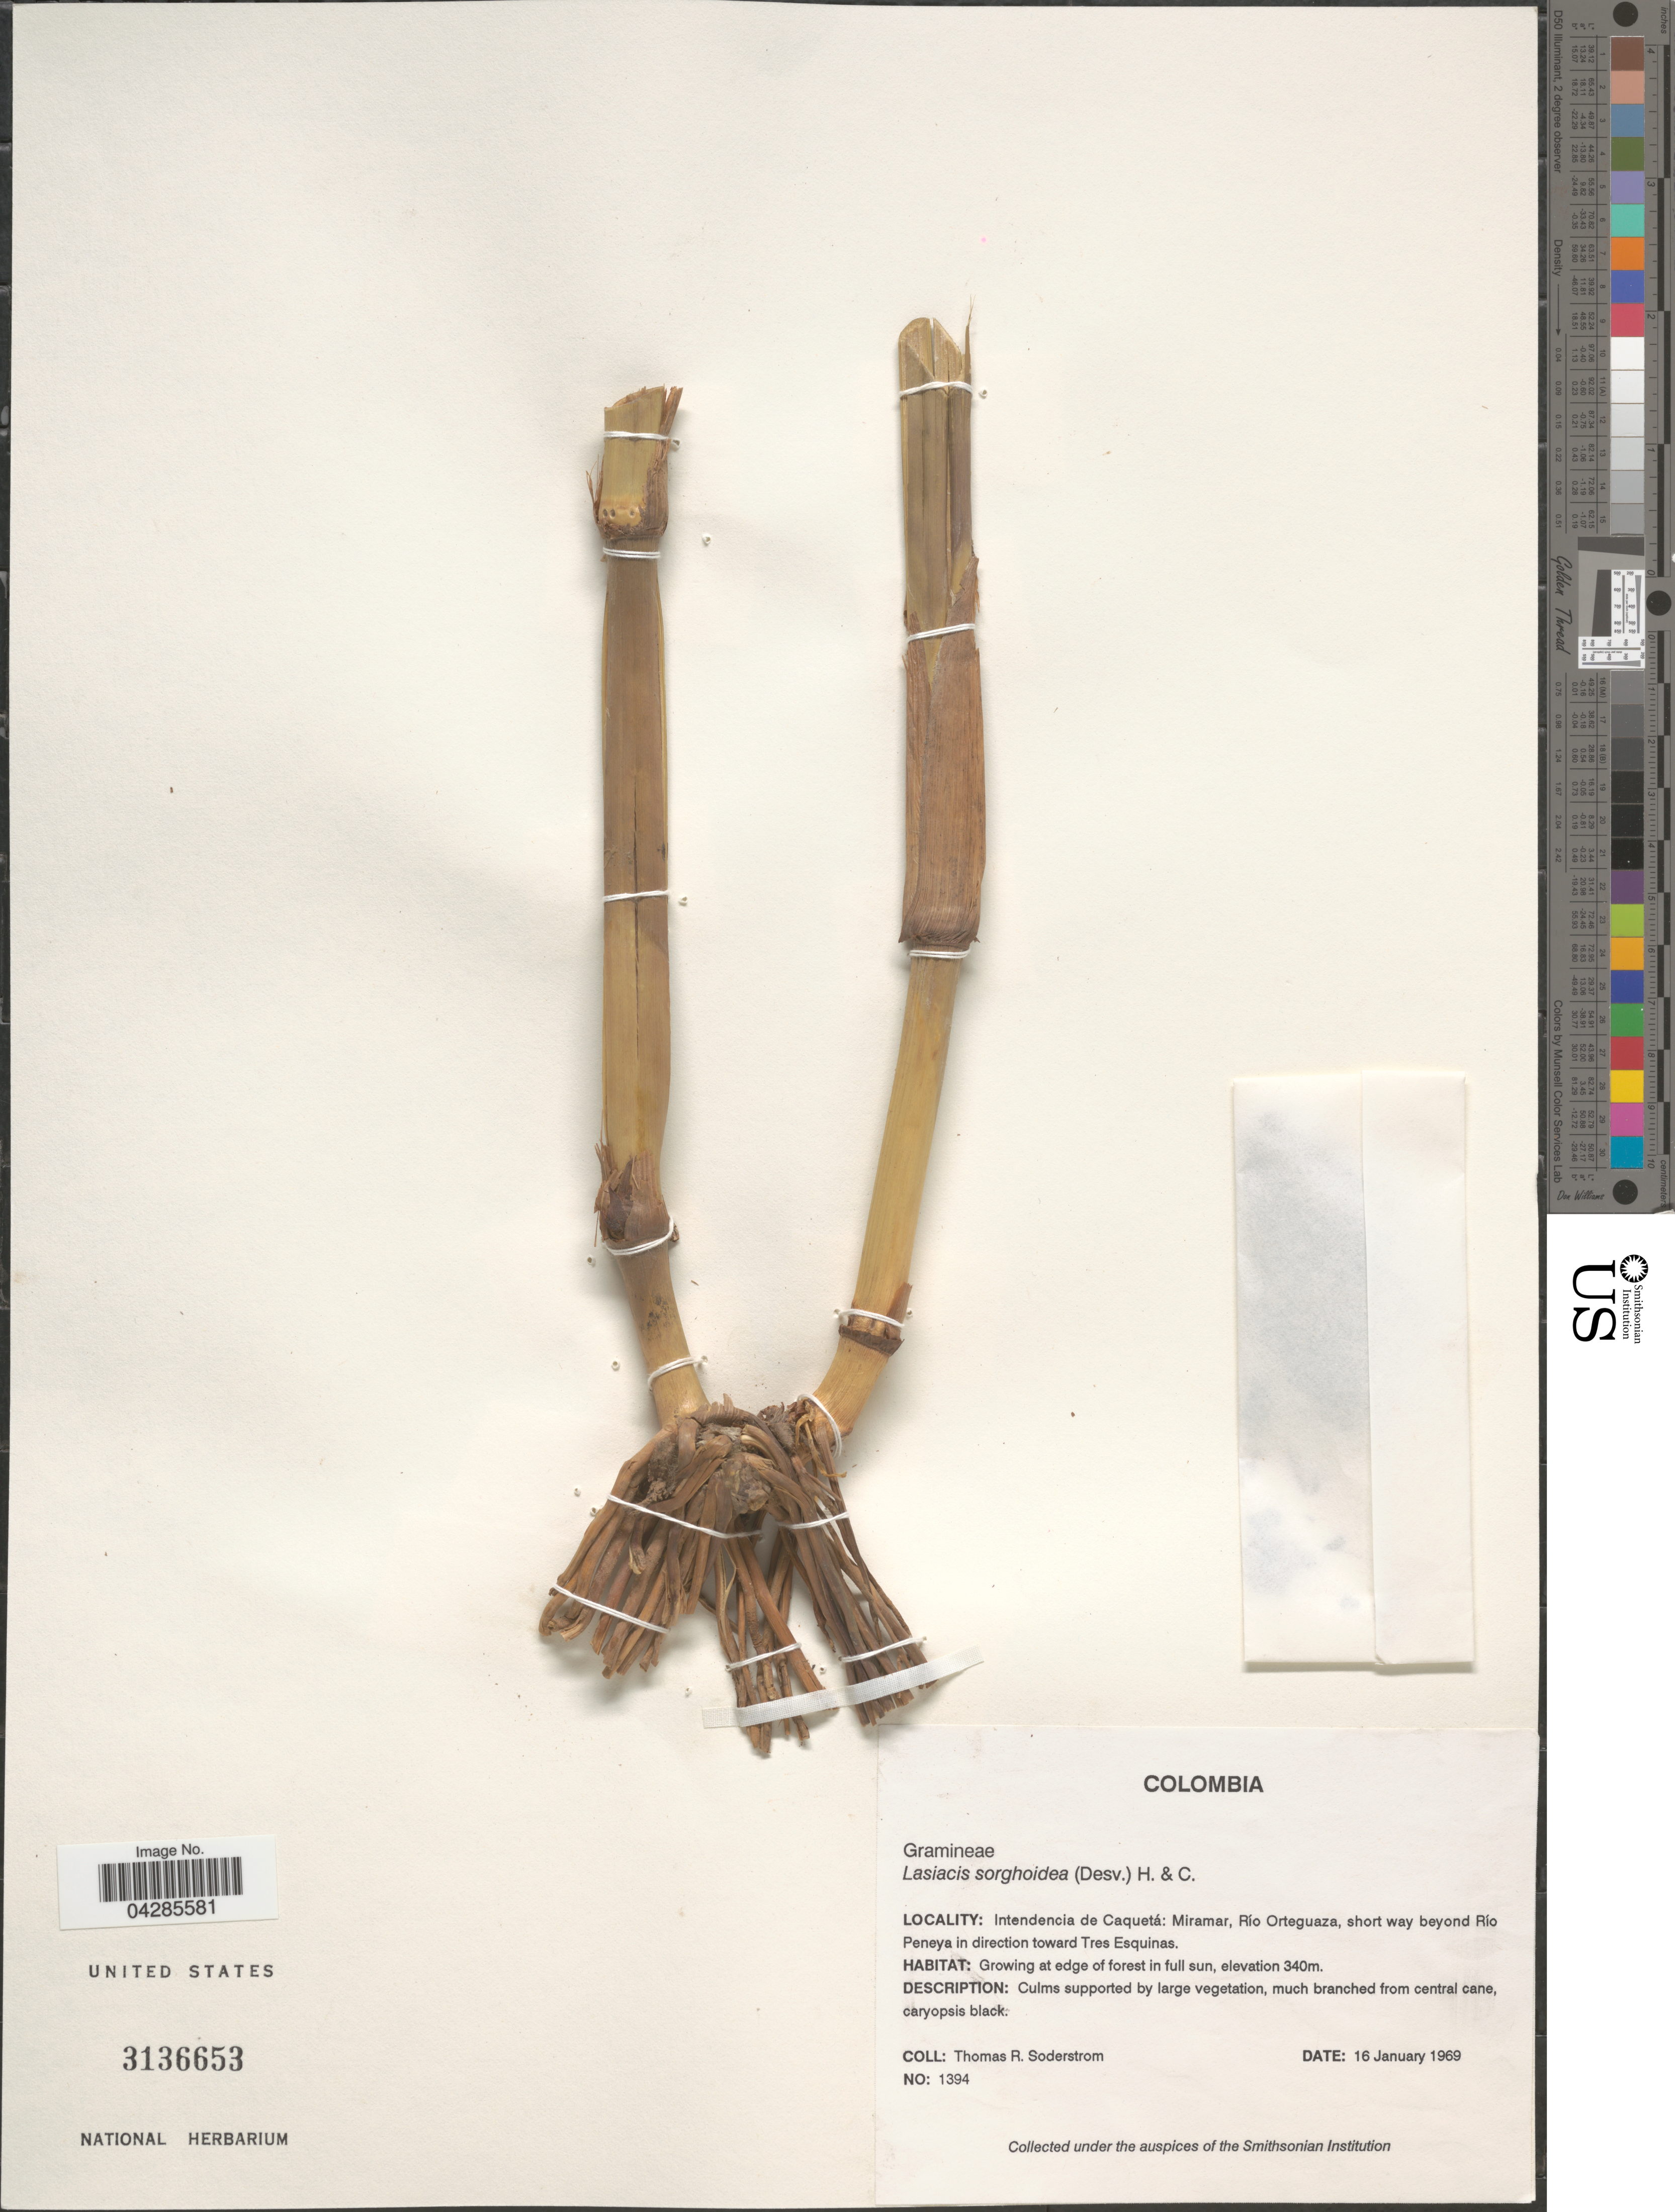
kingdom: Plantae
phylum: Tracheophyta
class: Liliopsida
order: Poales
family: Poaceae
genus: Lasiacis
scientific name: Lasiacis sorghoidea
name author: (Desv. ex Ham.) Hitchc. & Chase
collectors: T. R. Soderstrom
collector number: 1394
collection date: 1969-01-16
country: Colombia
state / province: Caquetá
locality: Intendencia de Caquetá: Miramar, Río Orteguaza, short way beyond Río Peneya in direction toward Tres Esquinas.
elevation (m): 340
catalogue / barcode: US 3136653